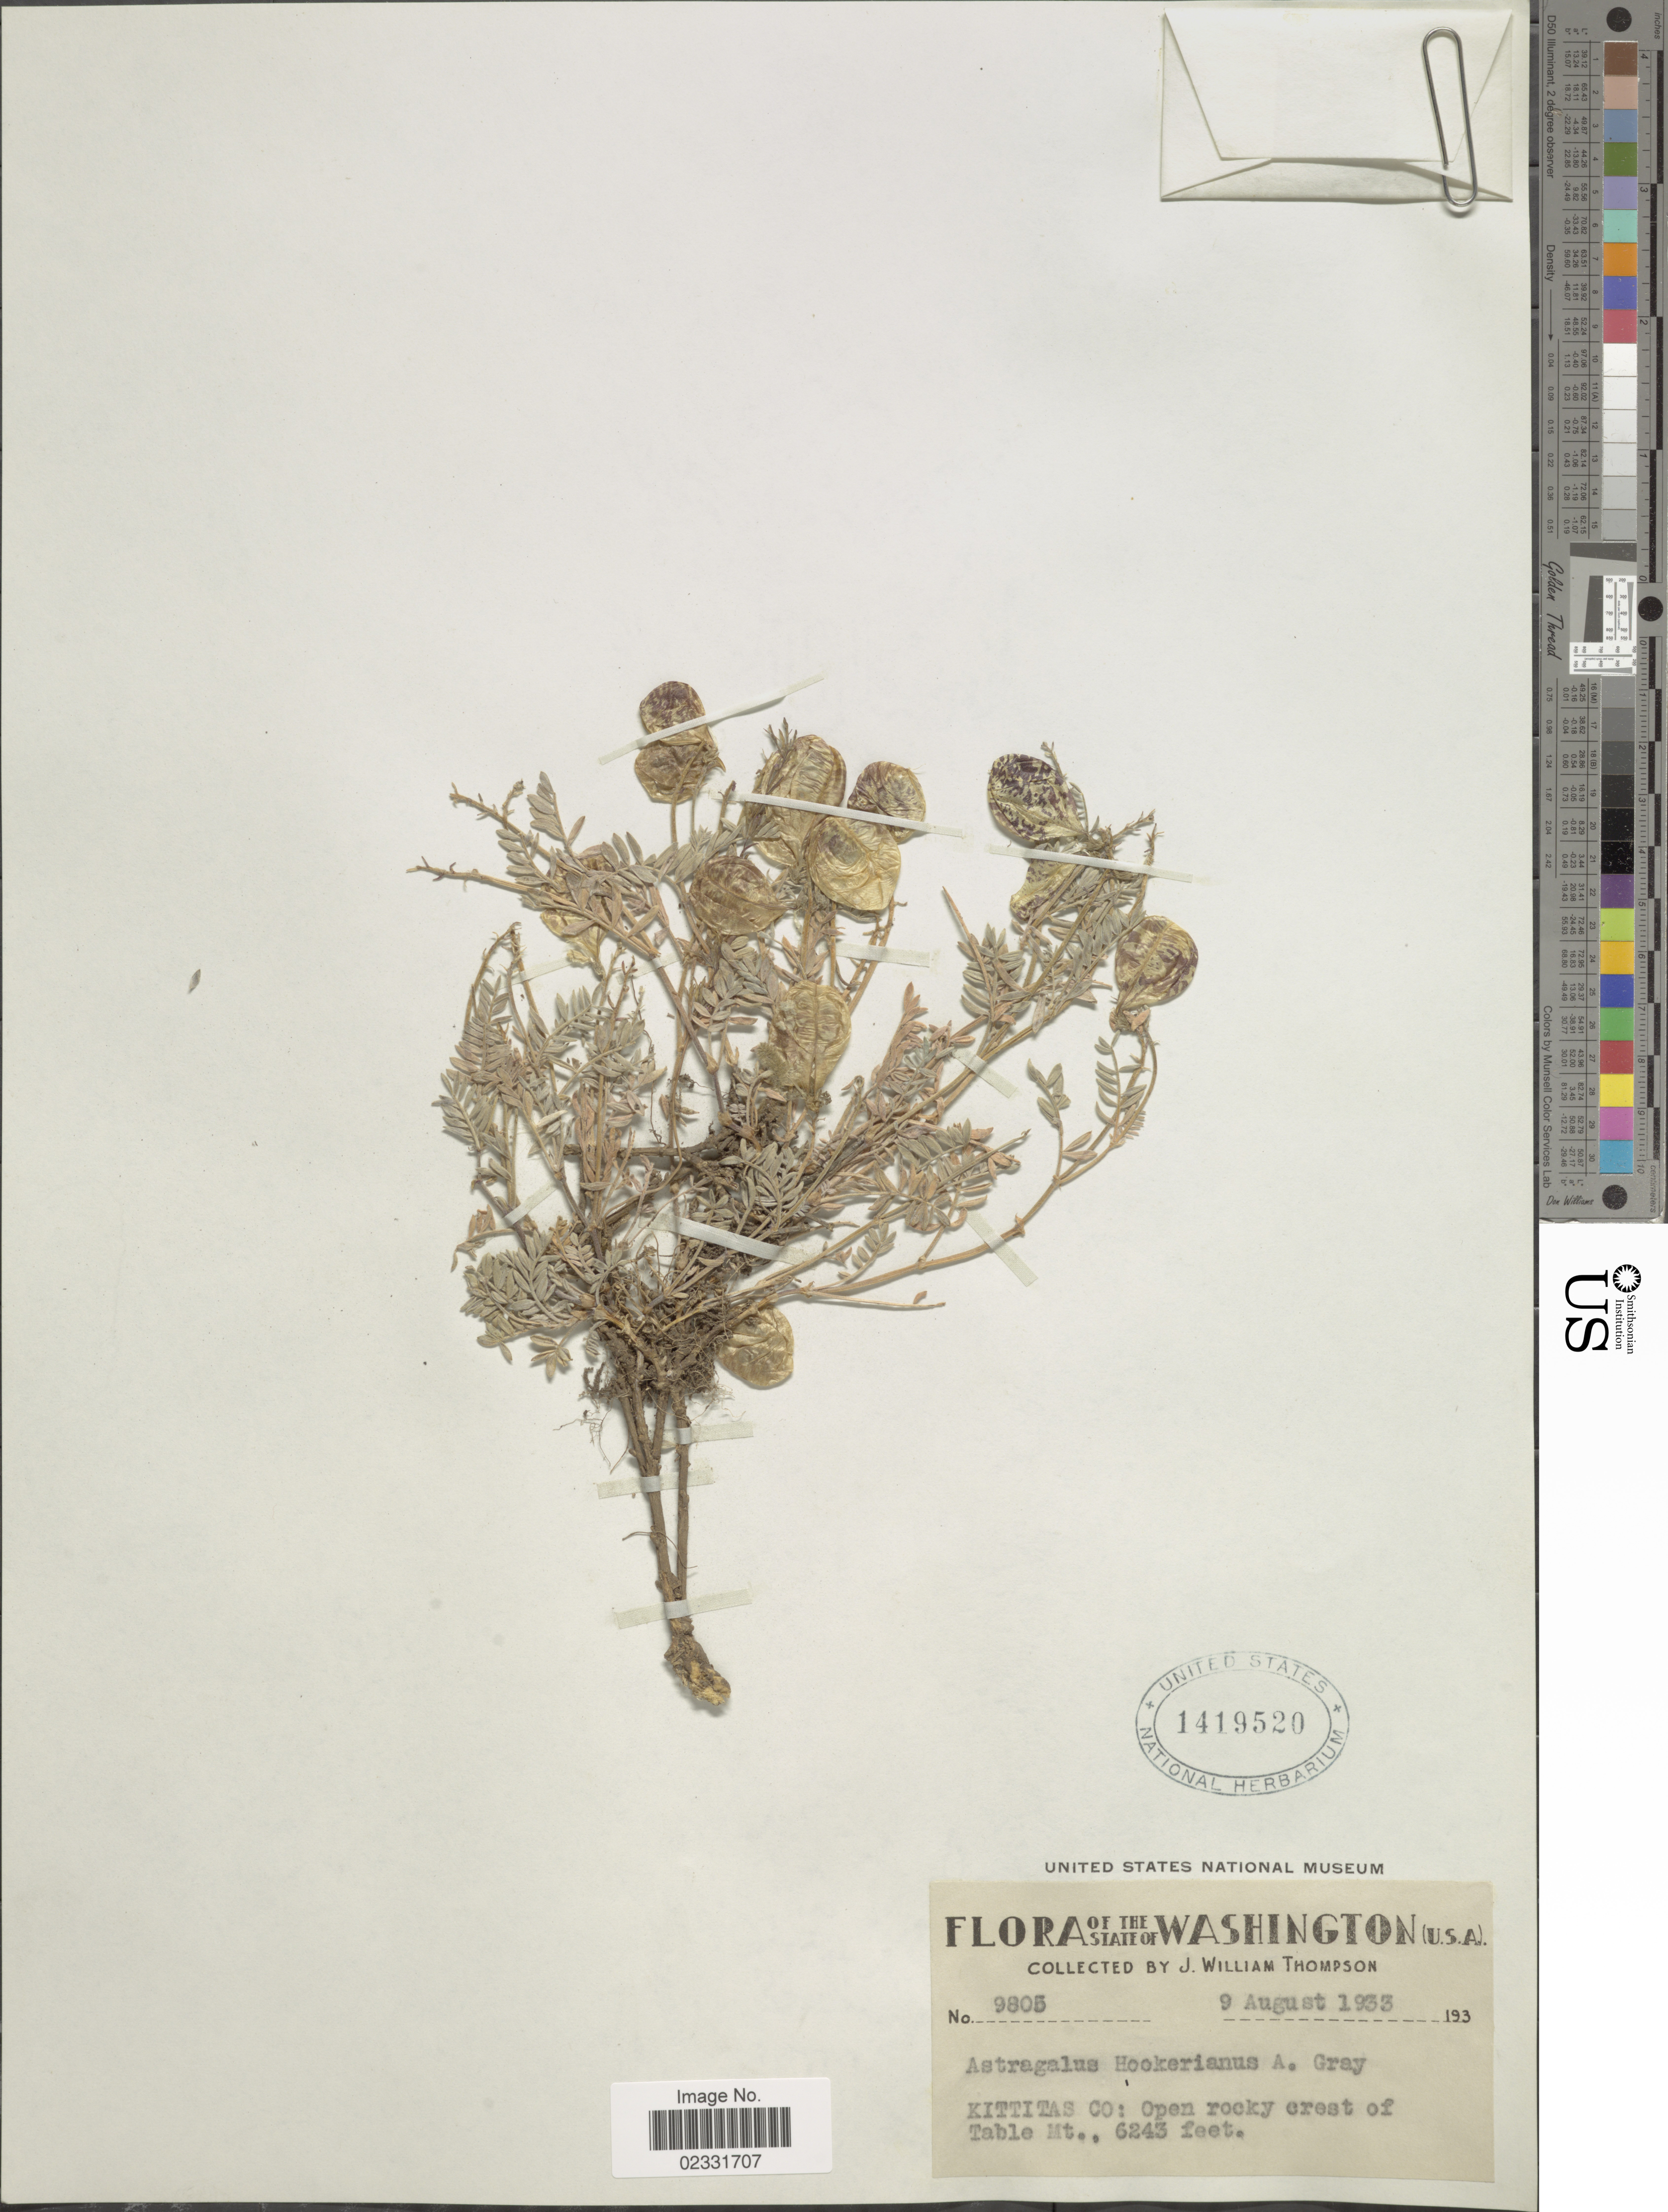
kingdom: Plantae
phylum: Tracheophyta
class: Magnoliopsida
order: Fabales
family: Fabaceae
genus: Astragalus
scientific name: Astragalus hookerianus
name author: D. Dietr.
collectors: J. W. Thompson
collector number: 9805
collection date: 1933-08-09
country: United States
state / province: Washington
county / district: Kittitas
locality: Kittitas Co: open rocky crest of Table Mts.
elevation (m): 1903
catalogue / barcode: US 1419520